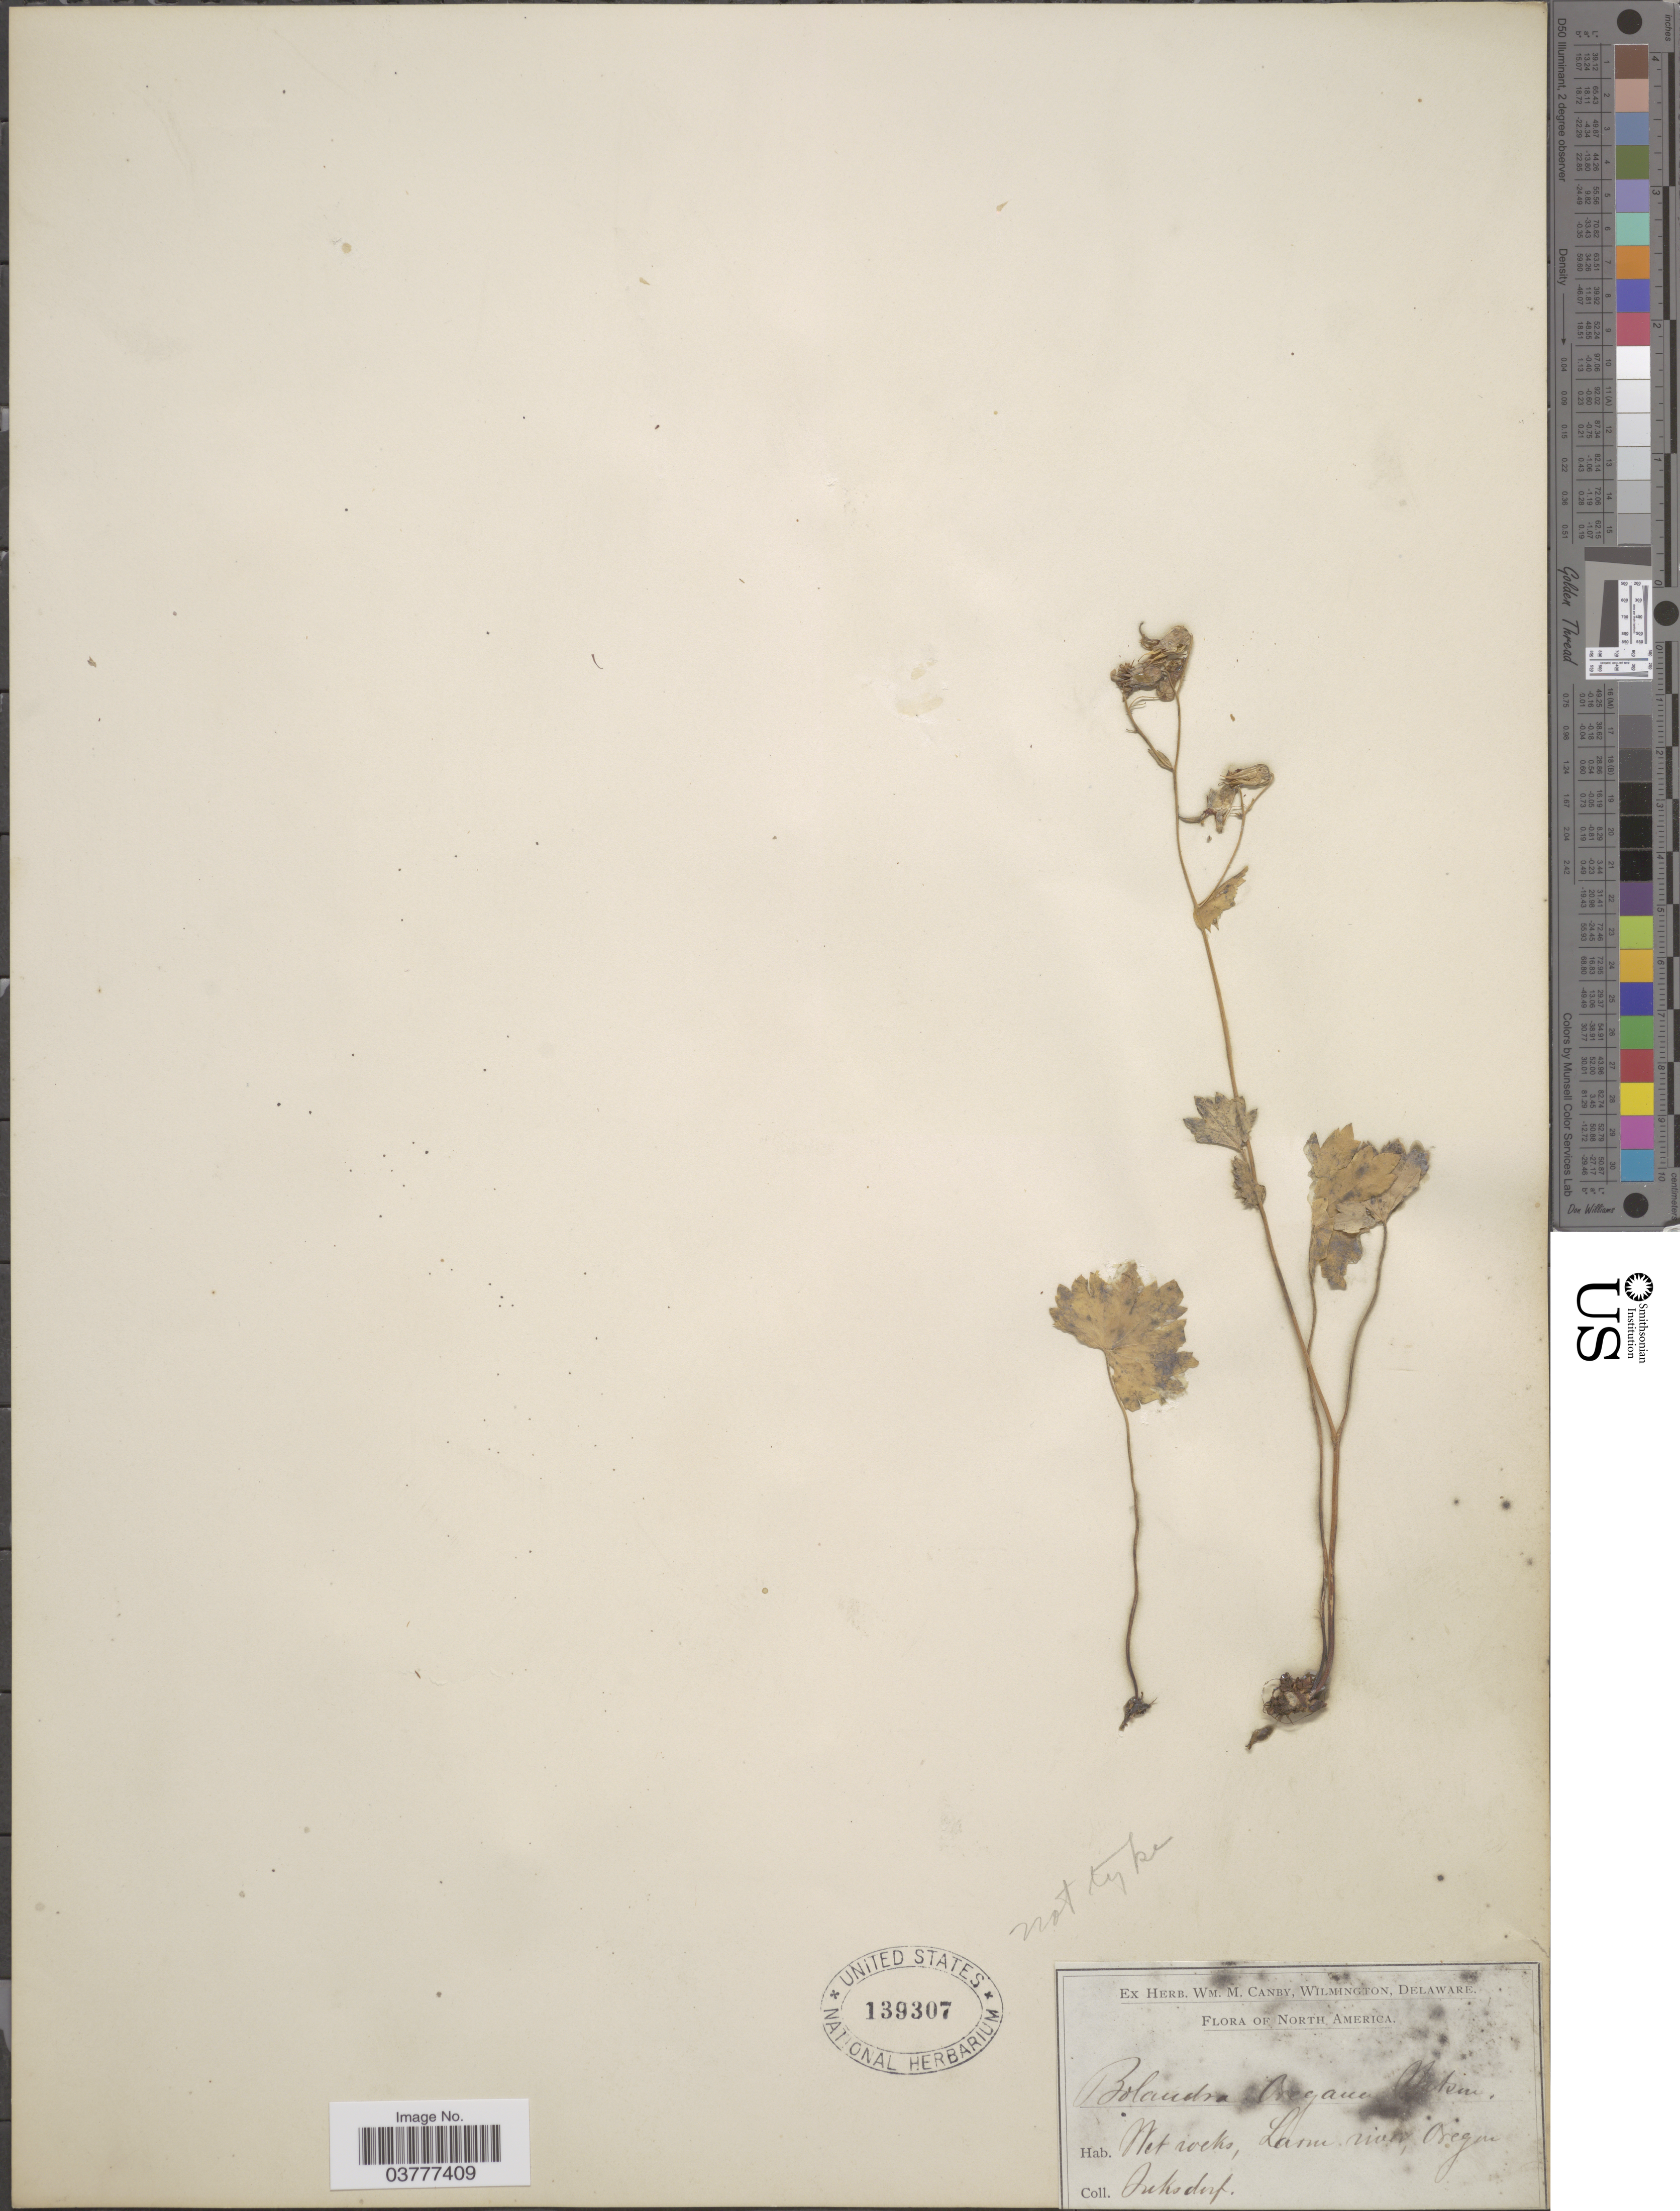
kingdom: Plantae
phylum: Tracheophyta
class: Magnoliopsida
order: Saxifragales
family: Saxifragaceae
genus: Bolandra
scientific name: Bolandra oregana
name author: S. Watson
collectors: -- Suksdorf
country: United States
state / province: Oregon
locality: Wet rocks, Lane* river.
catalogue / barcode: US 139307